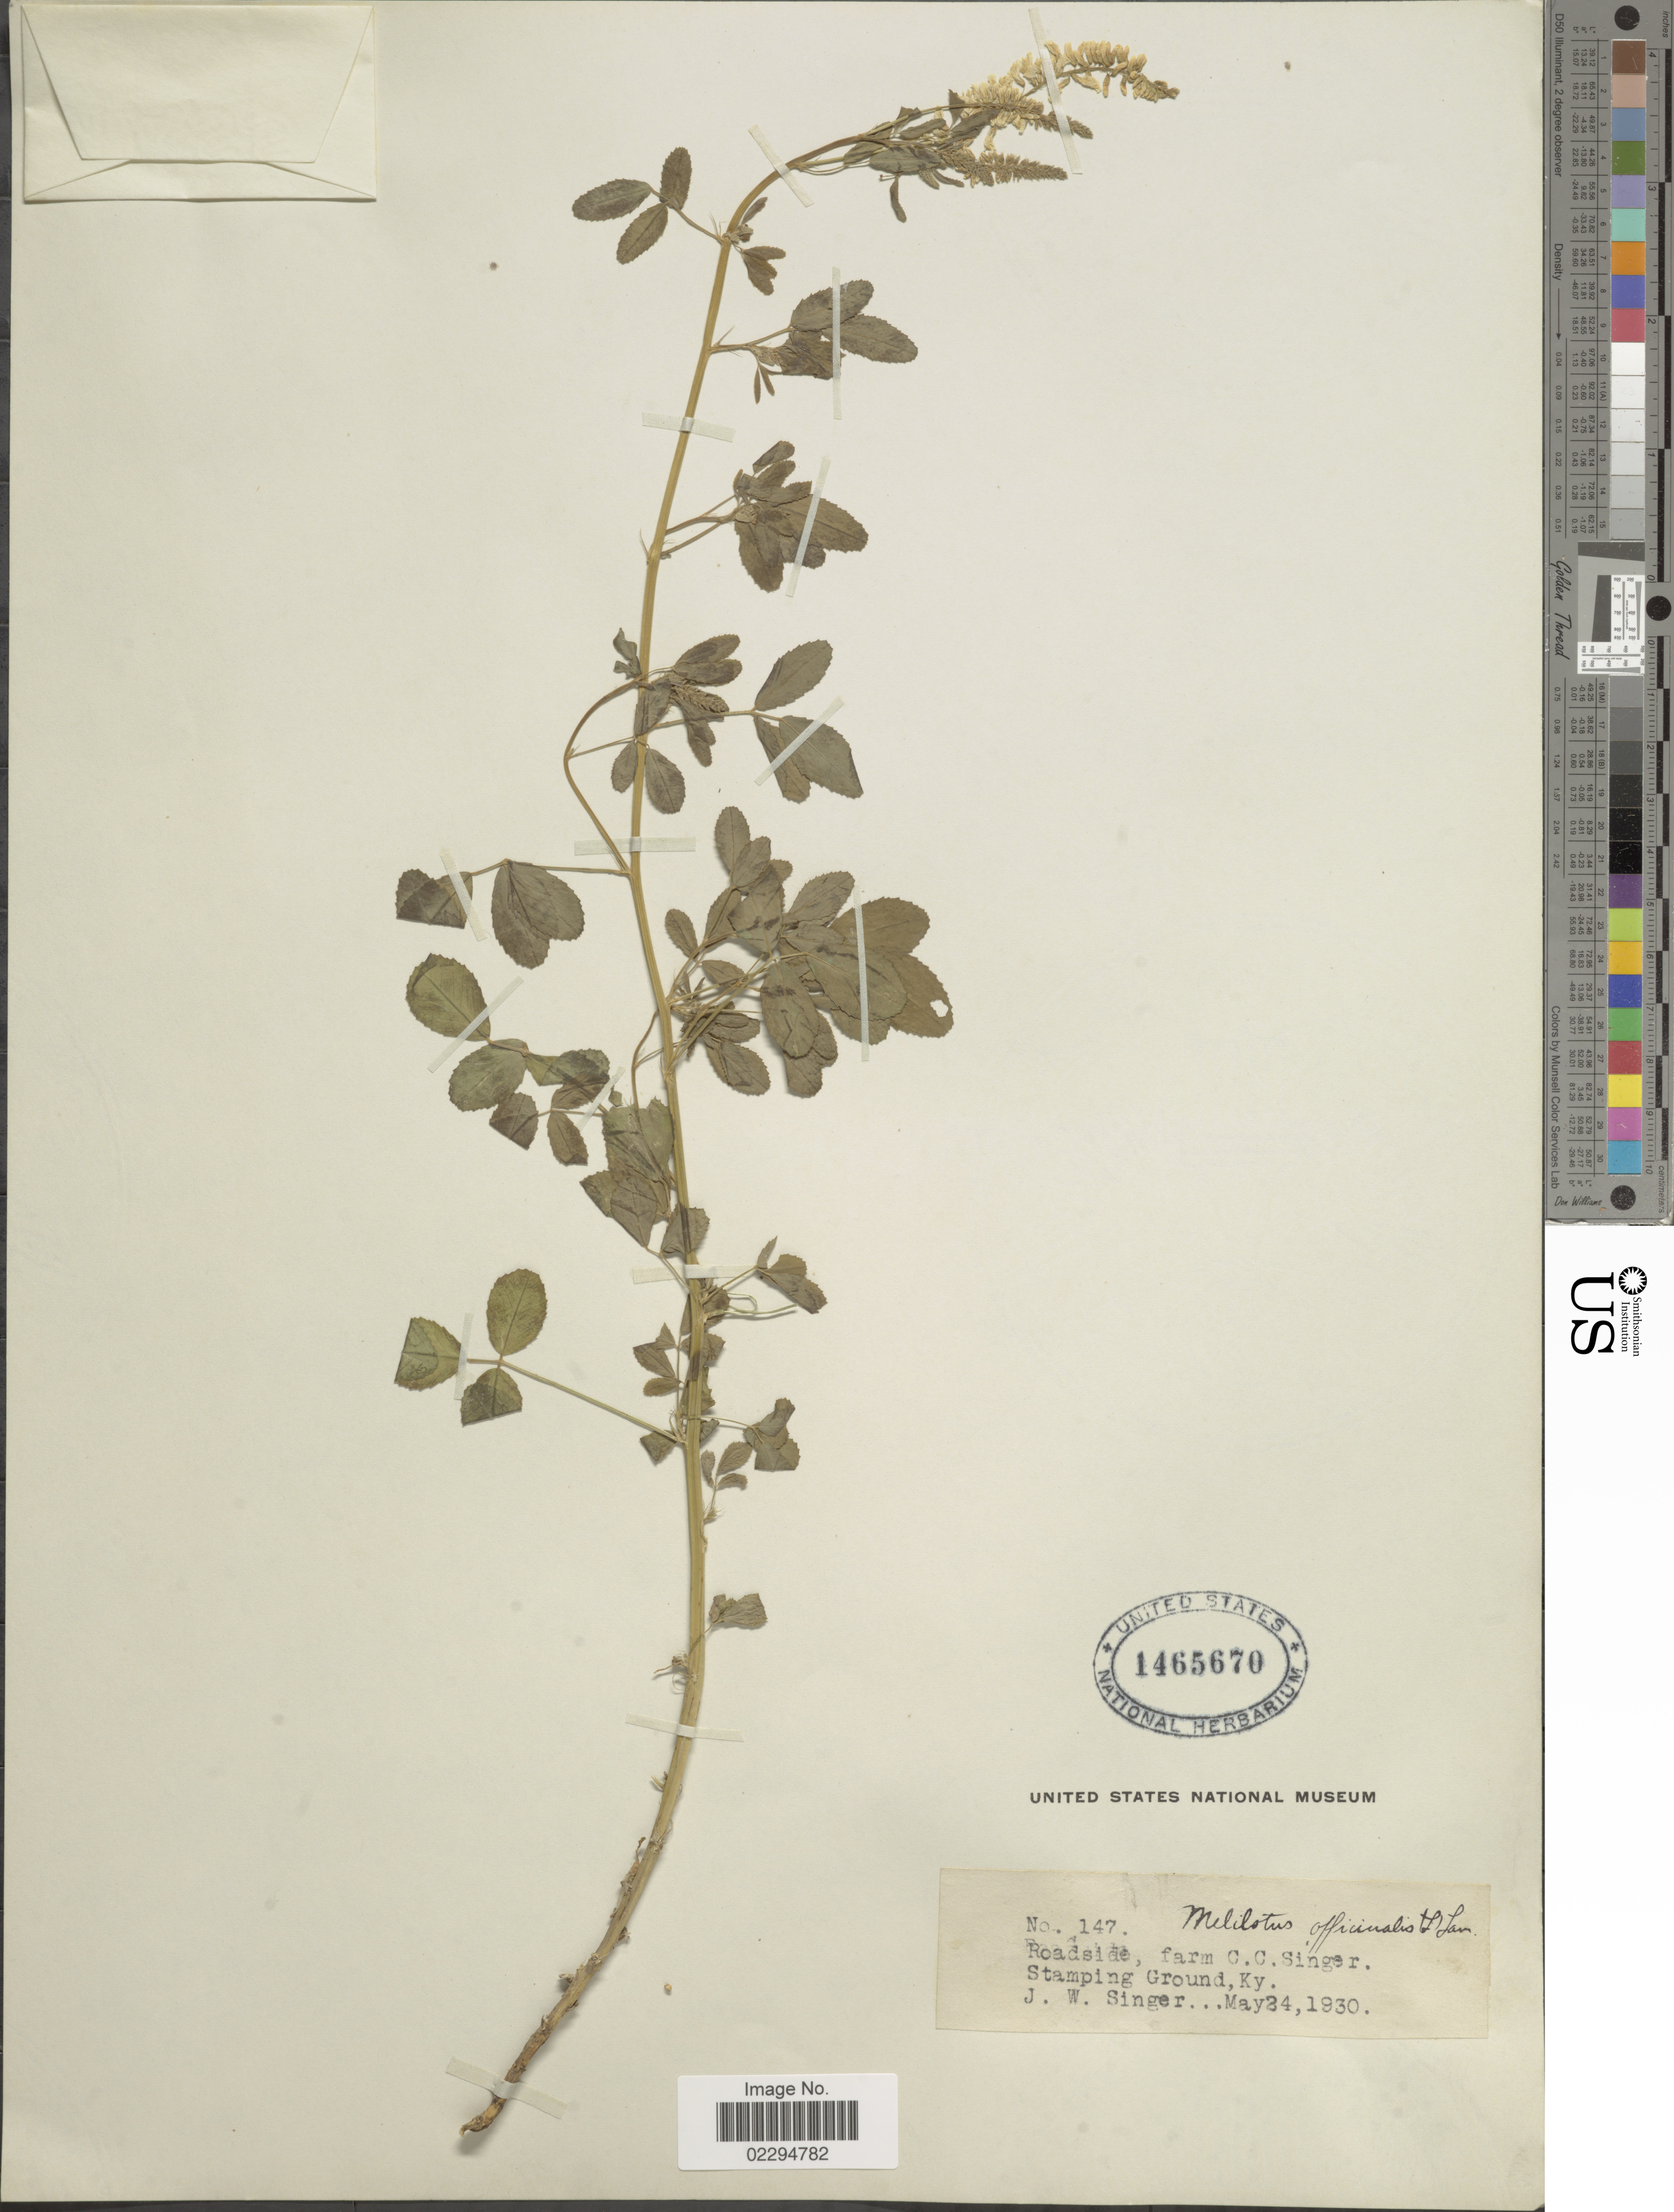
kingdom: Plantae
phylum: Tracheophyta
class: Magnoliopsida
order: Fabales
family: Fabaceae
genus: Melilotus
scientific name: Melilotus officinalis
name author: (L.) Lam.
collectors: J. EW. Singer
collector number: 147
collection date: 1930-05-24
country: United States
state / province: Kentucky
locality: Roadside, farm C. C. Singer. Stamping Ground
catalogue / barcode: US 1465670